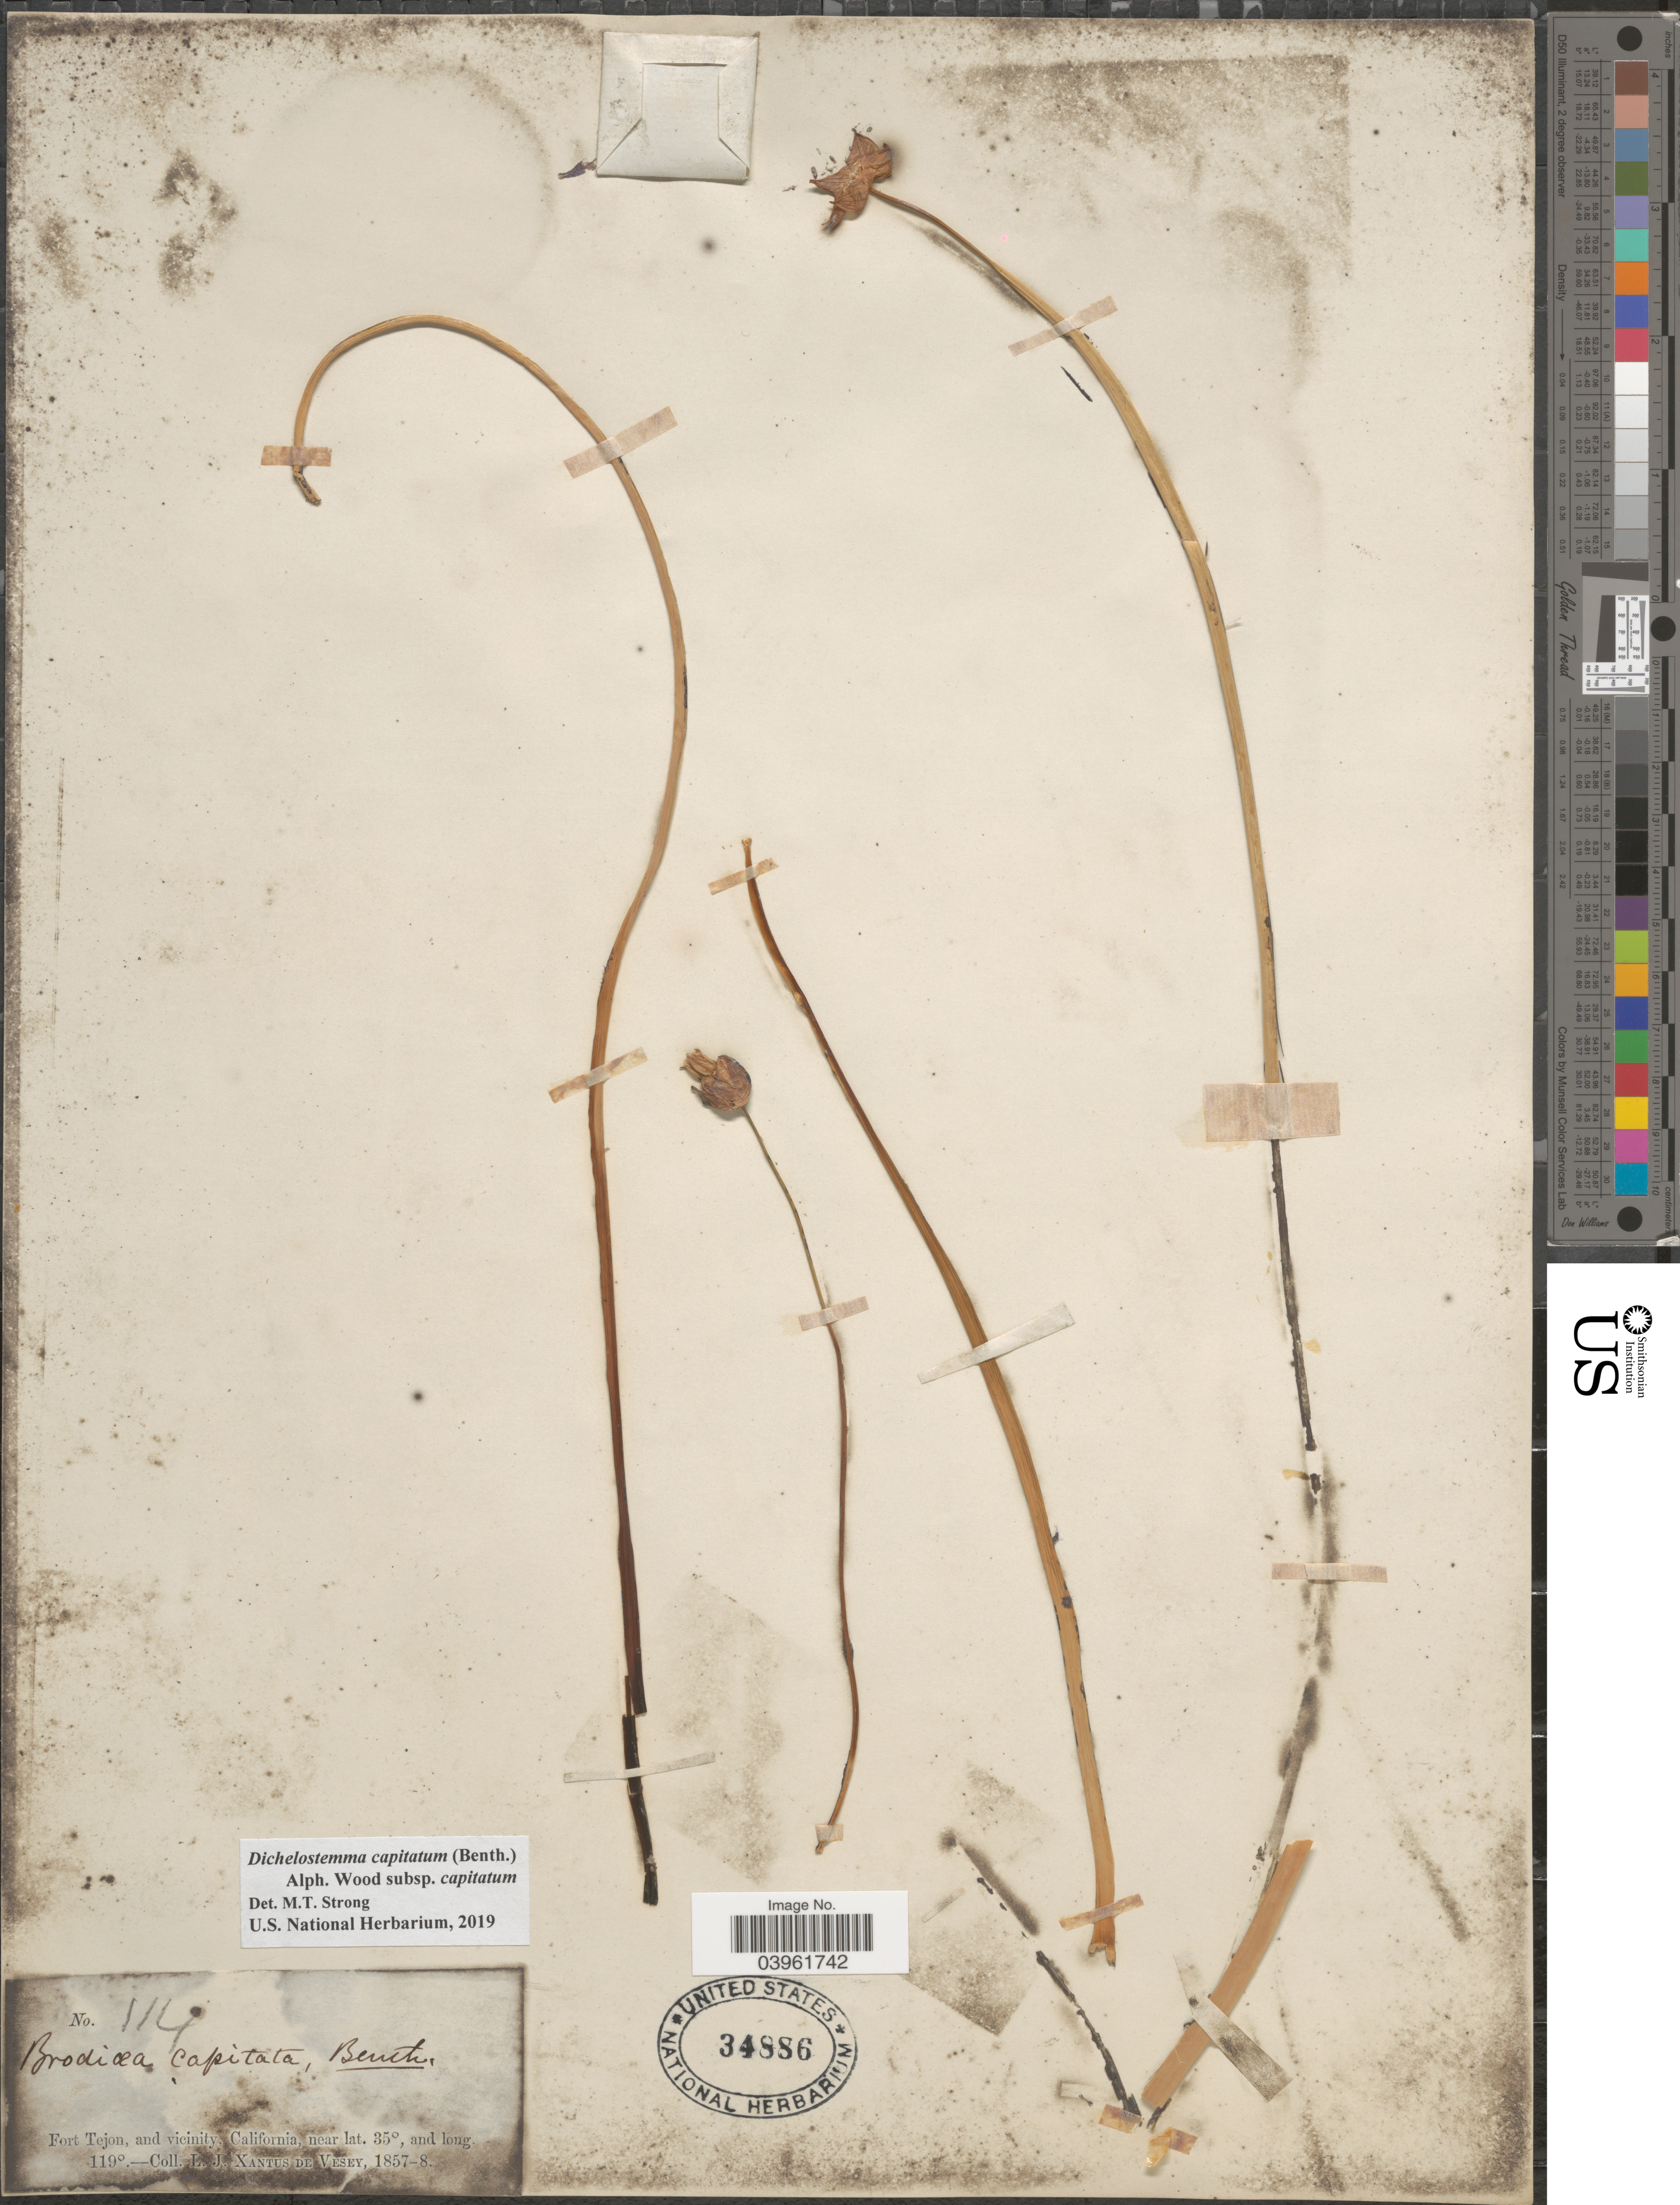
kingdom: Plantae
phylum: Tracheophyta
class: Liliopsida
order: Asparagales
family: Asparagaceae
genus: Dichelostemma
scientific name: Dichelostemma capitatum subsp. capitatum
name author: (Benth.) Alph. Wood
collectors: L. Xantus de Vesey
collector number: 114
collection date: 1857/1858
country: United States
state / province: California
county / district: Kern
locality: Fort Tejon, and vicinity.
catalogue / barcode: US 34886